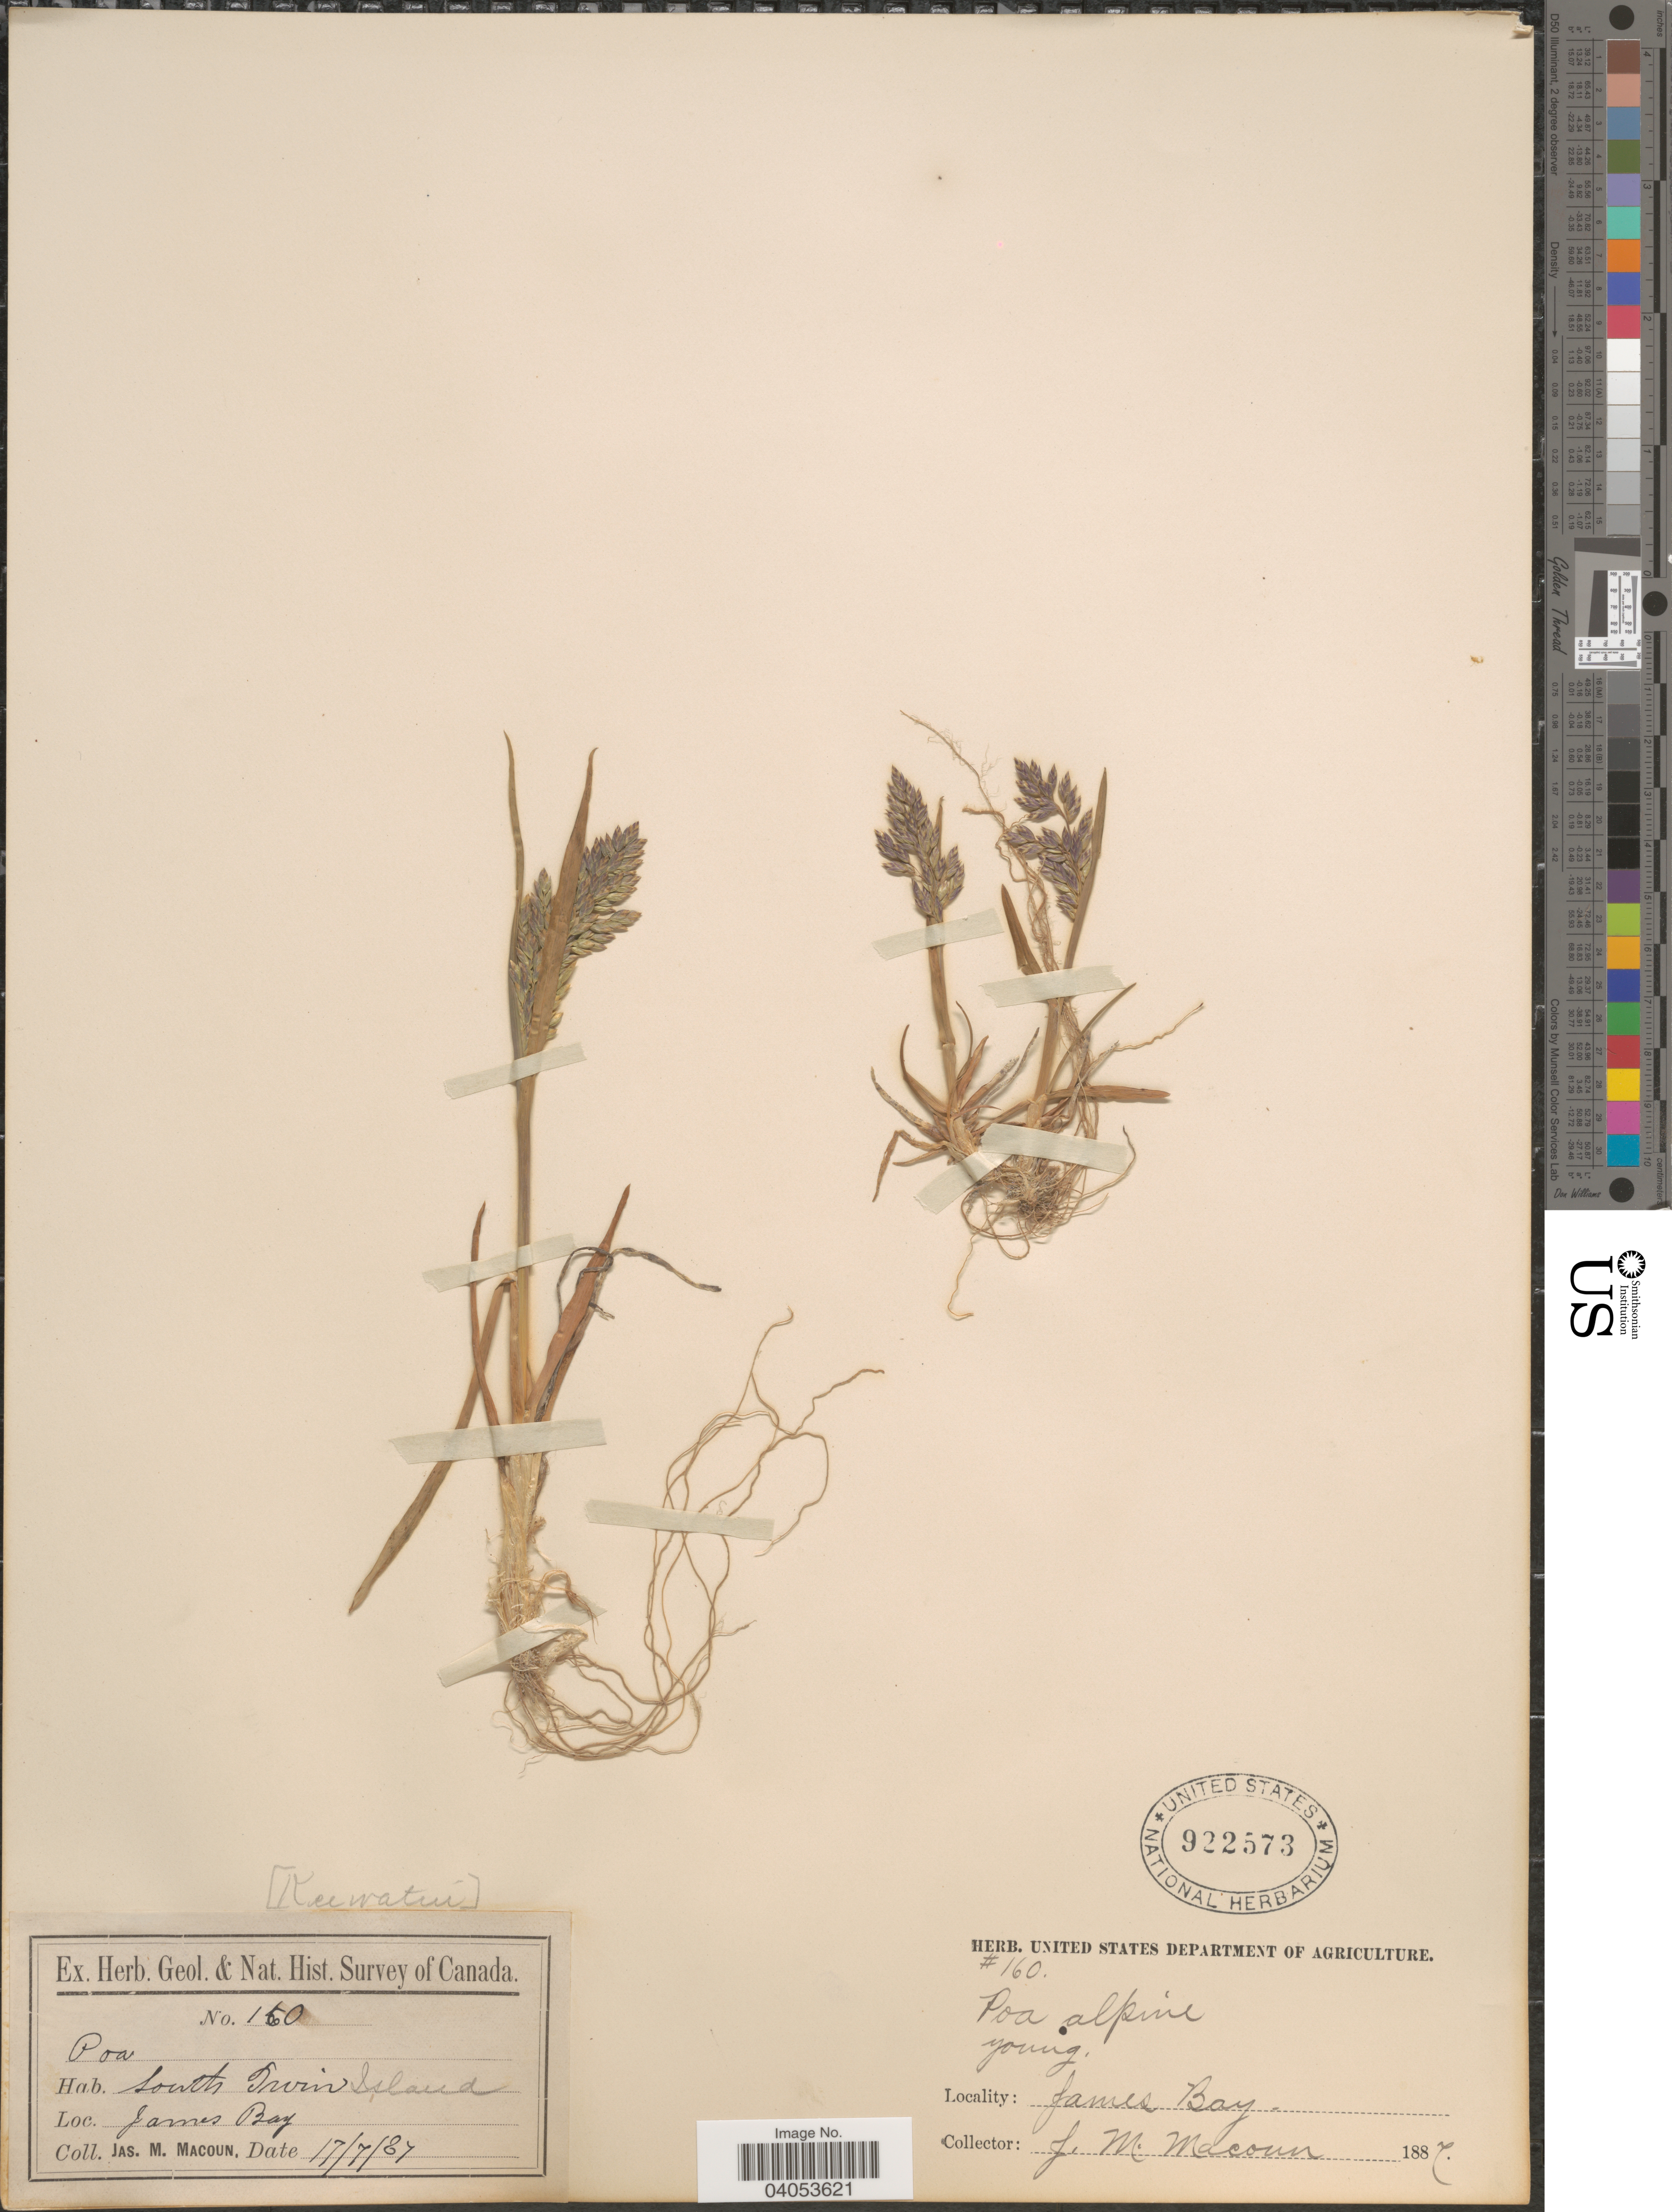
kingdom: Plantae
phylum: Tracheophyta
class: Liliopsida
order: Poales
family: Poaceae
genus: Poa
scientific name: Poa alpina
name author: L.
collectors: J. M. Macoun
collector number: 160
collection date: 1887-07-17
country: Canada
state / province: Nunavut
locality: Keewatin. South Twin Island. James Bay.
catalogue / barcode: US 922573